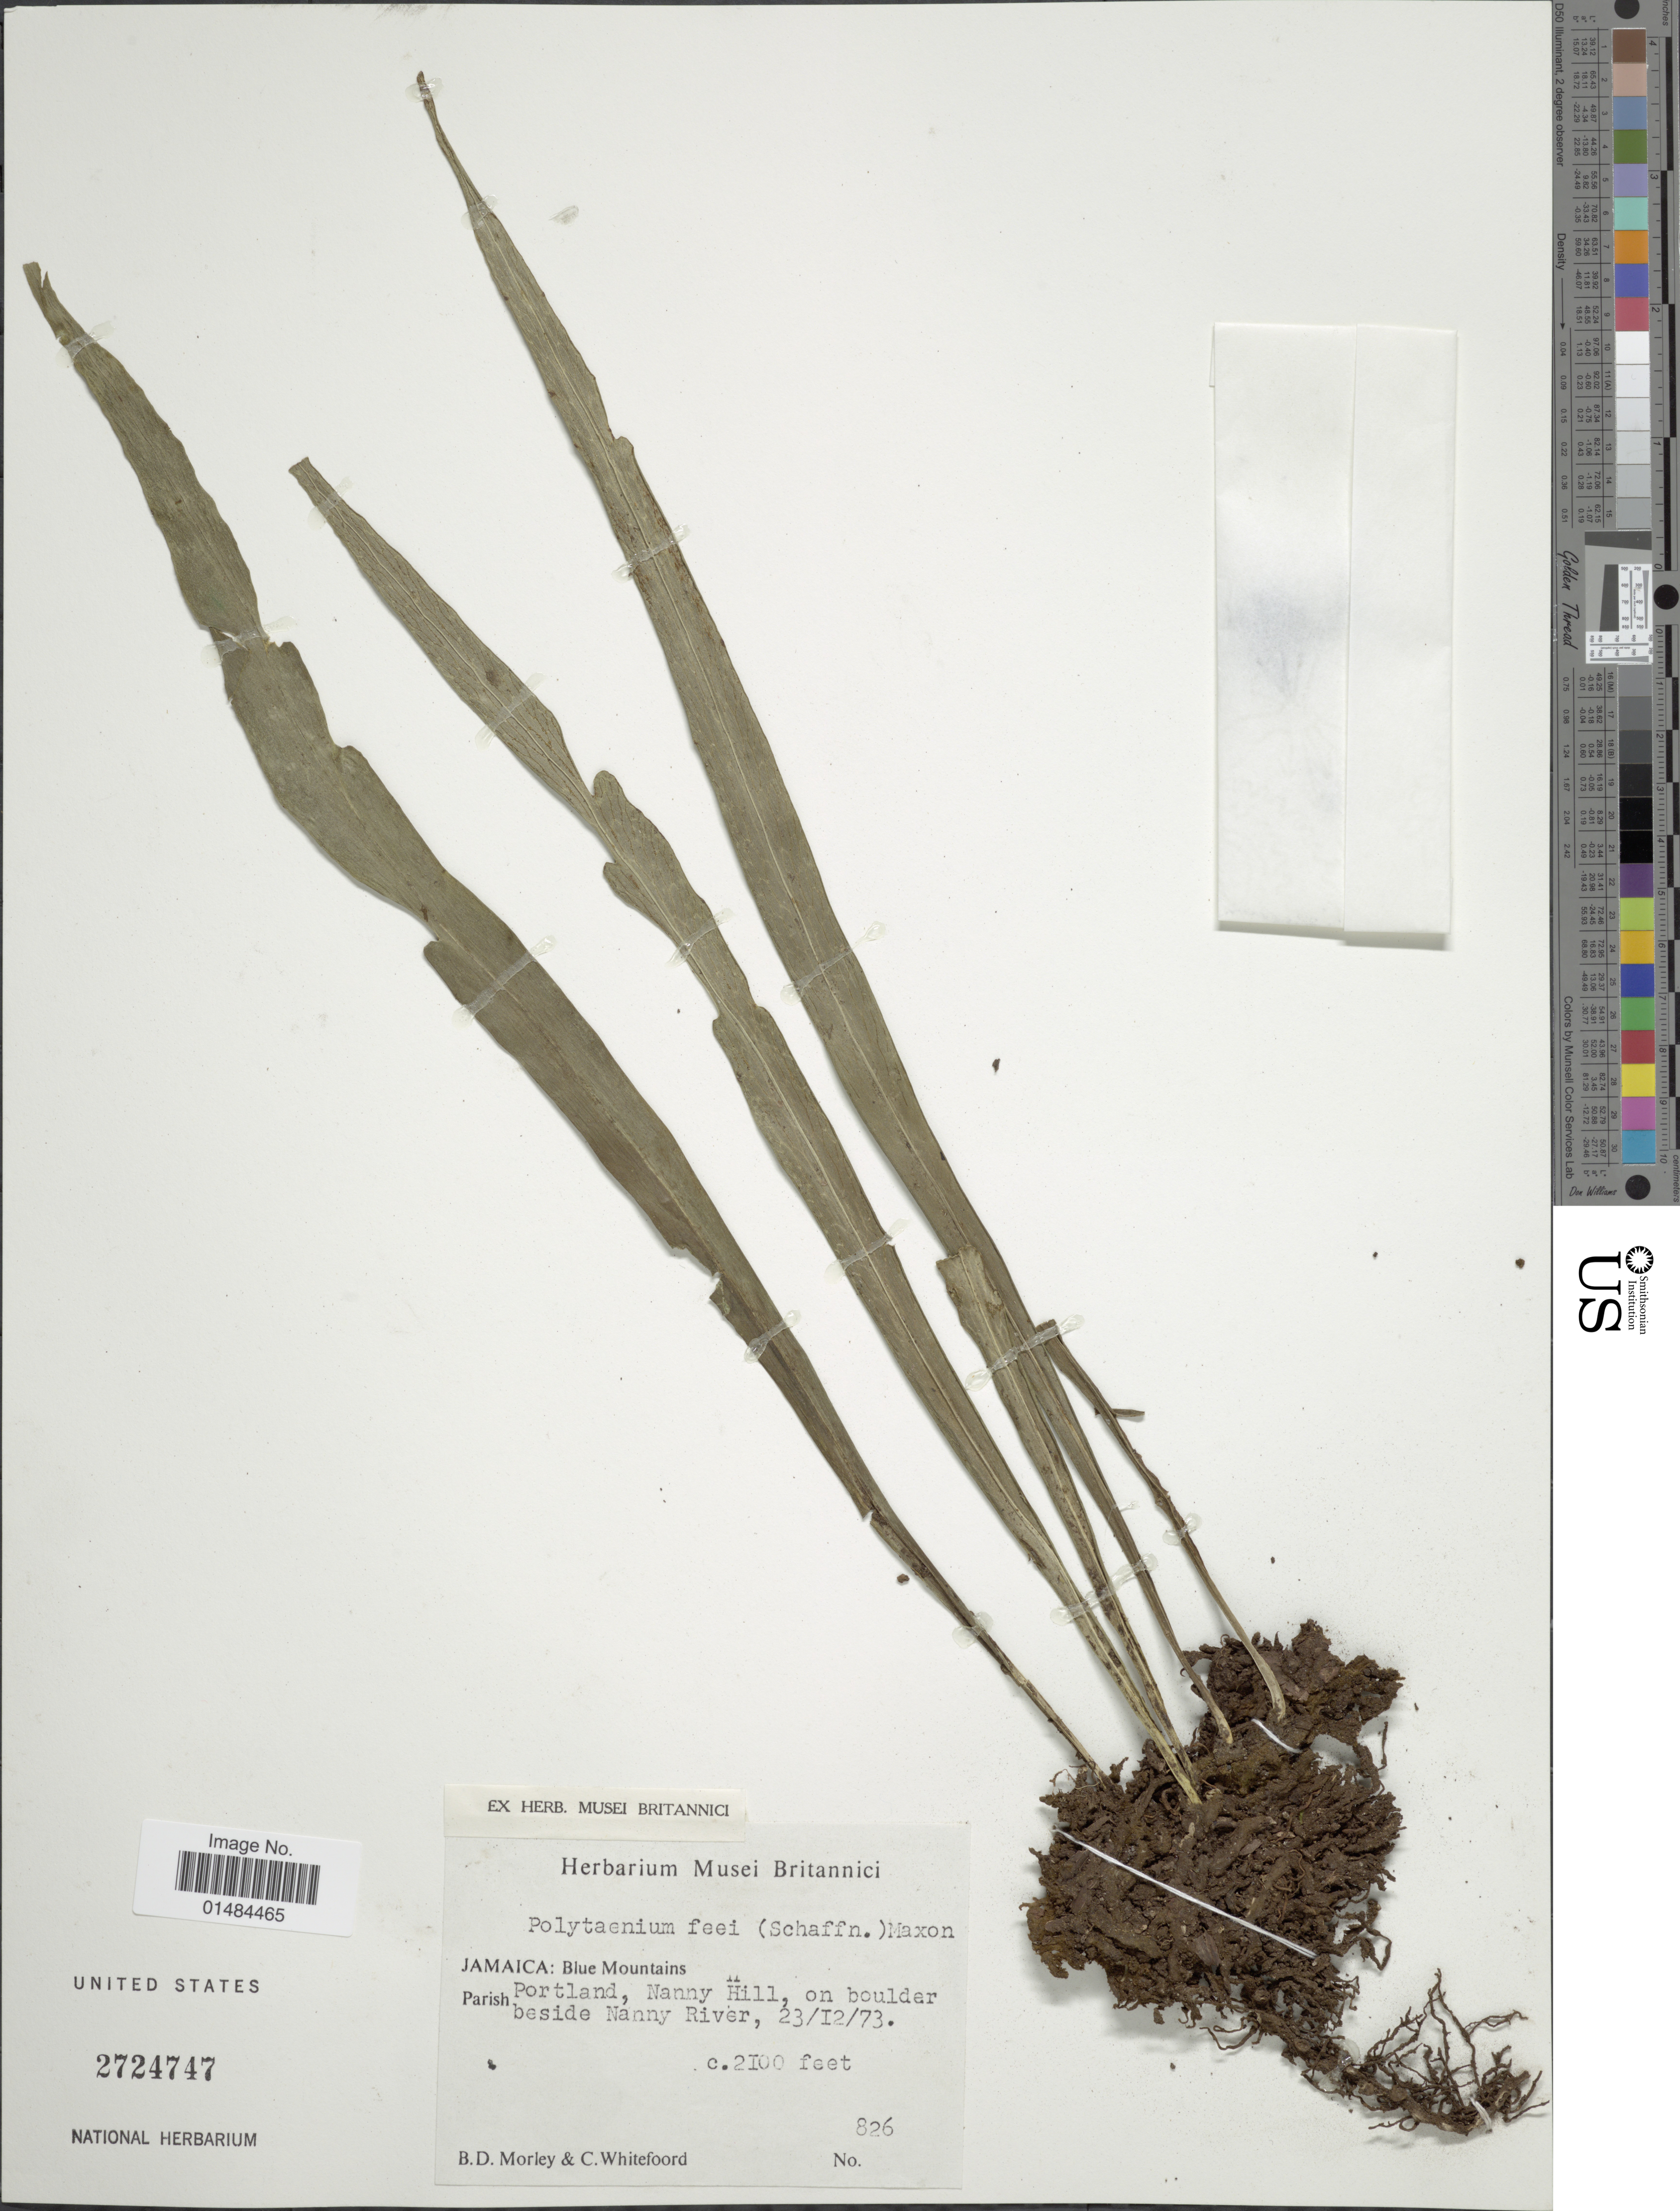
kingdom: Plantae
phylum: Tracheophyta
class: Polypodiopsida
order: Polypodiales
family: Pteridaceae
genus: Polytaenium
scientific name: Polytaenium lanceolatum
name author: (L.) Desv.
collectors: B. D. Morley & C. Whitefoord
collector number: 826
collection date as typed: Transcribed d/m/y: 23/12/73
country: Jamaica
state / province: Portland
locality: Jamaica, Blue Mountains, Parish Portland, Nanny Hill, on boulder beside Nanny River.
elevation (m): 640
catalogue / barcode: US 2724747